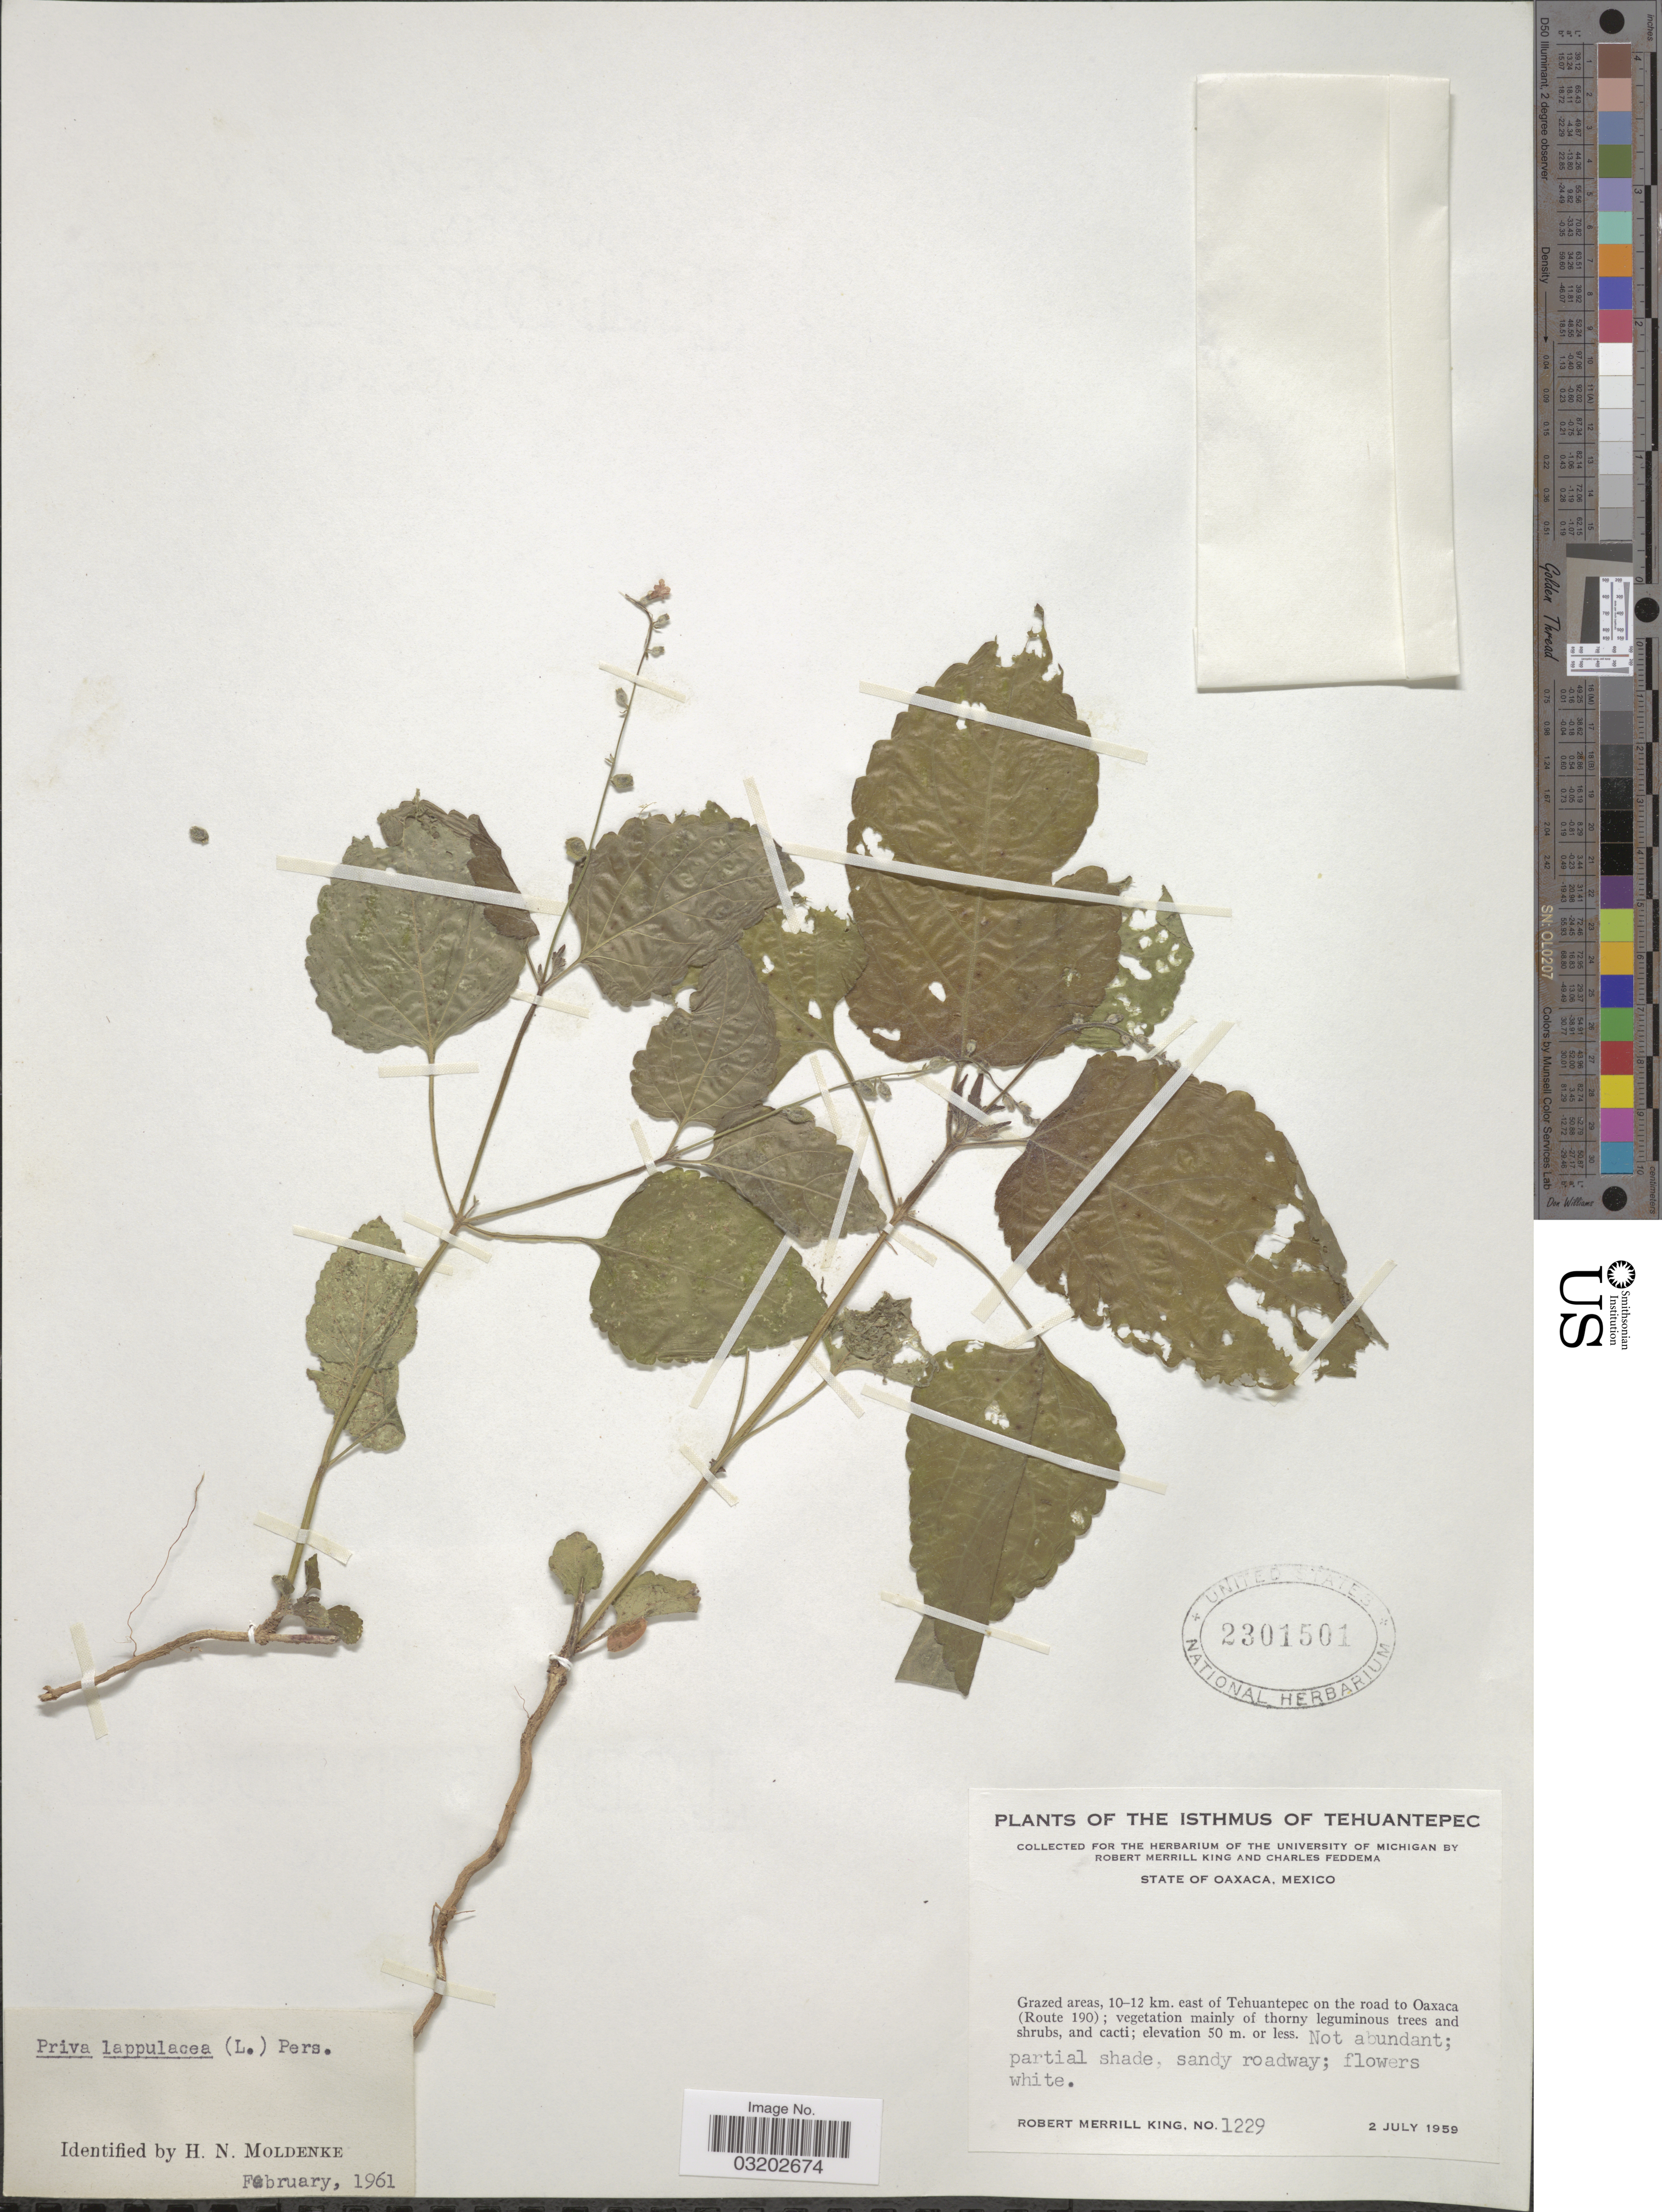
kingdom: Plantae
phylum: Tracheophyta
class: Magnoliopsida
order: Lamiales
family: Verbenaceae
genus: Priva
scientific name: Priva lappulacea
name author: (L.) Pers.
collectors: R. M. King & C. Feddema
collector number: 1229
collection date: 1959-07-02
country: Mexico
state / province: Oaxaca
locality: The Isthmus of Tehuantepec. Grazed areas, 10-12 km east of Tehuantepec on the road to Oaxaca (Route 190).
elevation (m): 50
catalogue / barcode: US 2301501